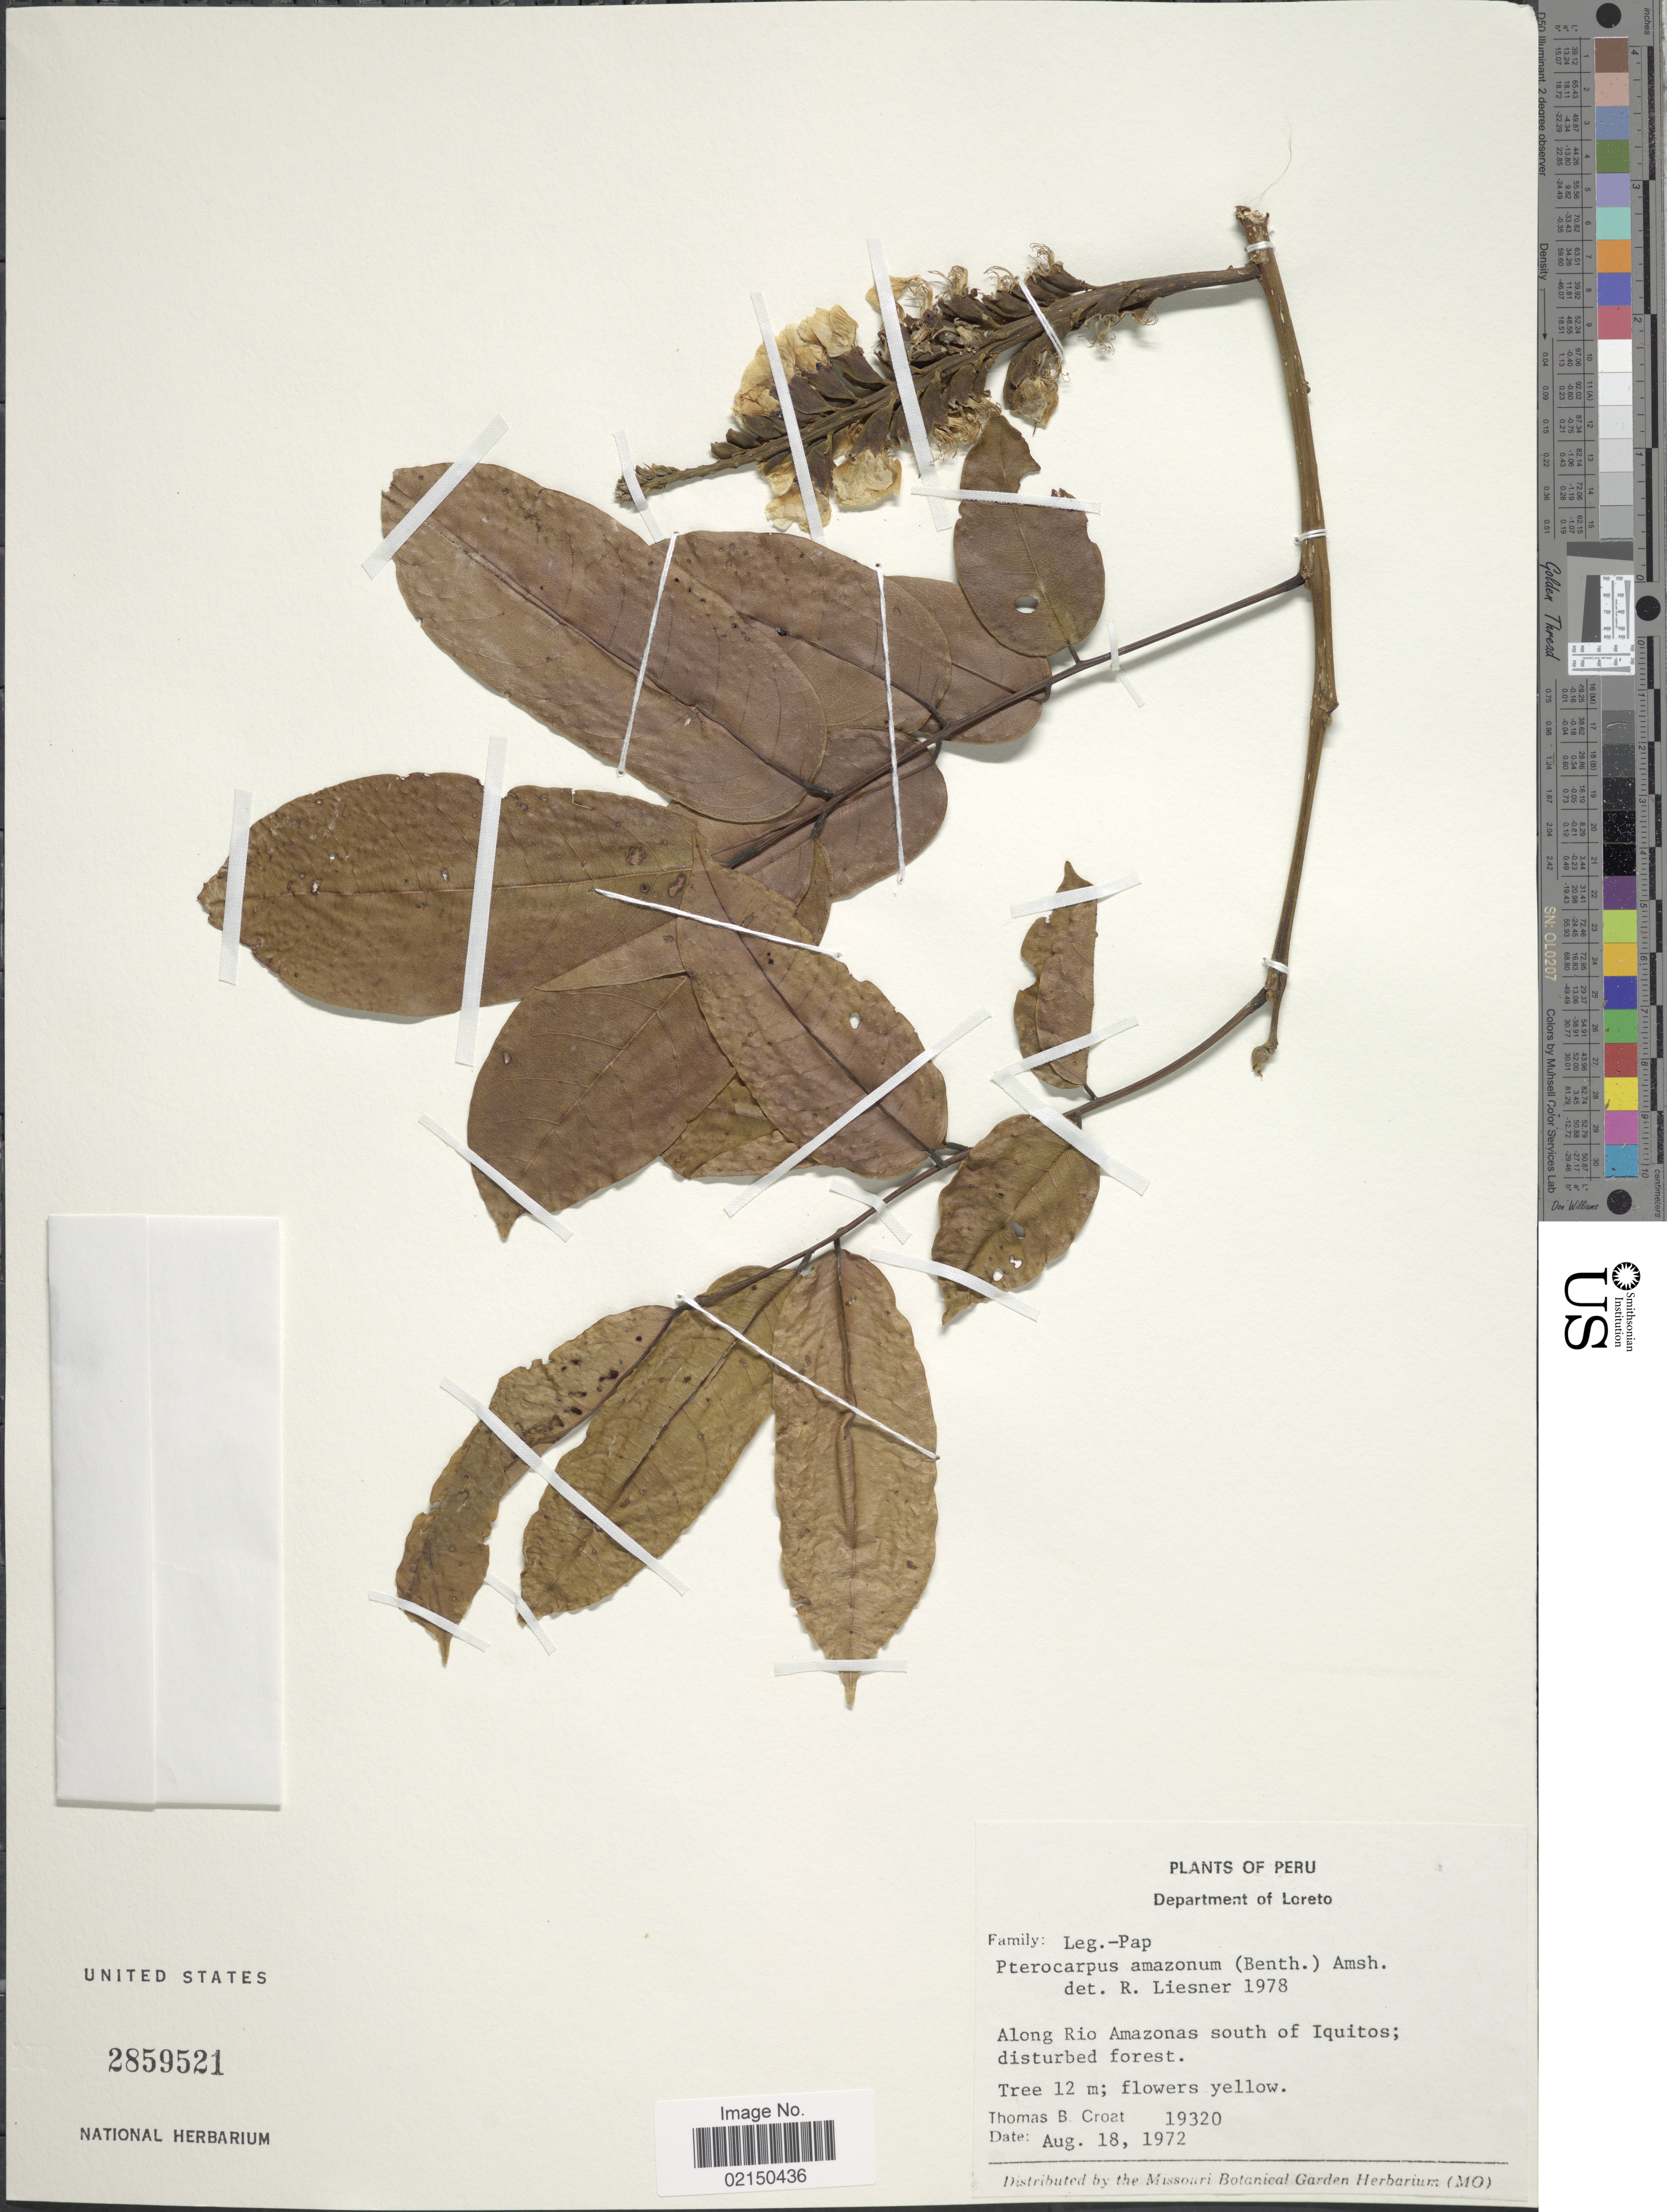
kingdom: Plantae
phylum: Tracheophyta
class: Magnoliopsida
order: Fabales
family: Fabaceae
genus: Pterocarpus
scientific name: Pterocarpus amazonum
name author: (Benth.) Amshoff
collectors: T. B. Croat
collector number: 19320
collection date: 1972-08-18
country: Peru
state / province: Loreto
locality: Along Rio Amazonas south of Iquitos; disturbed forest.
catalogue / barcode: US 2859521